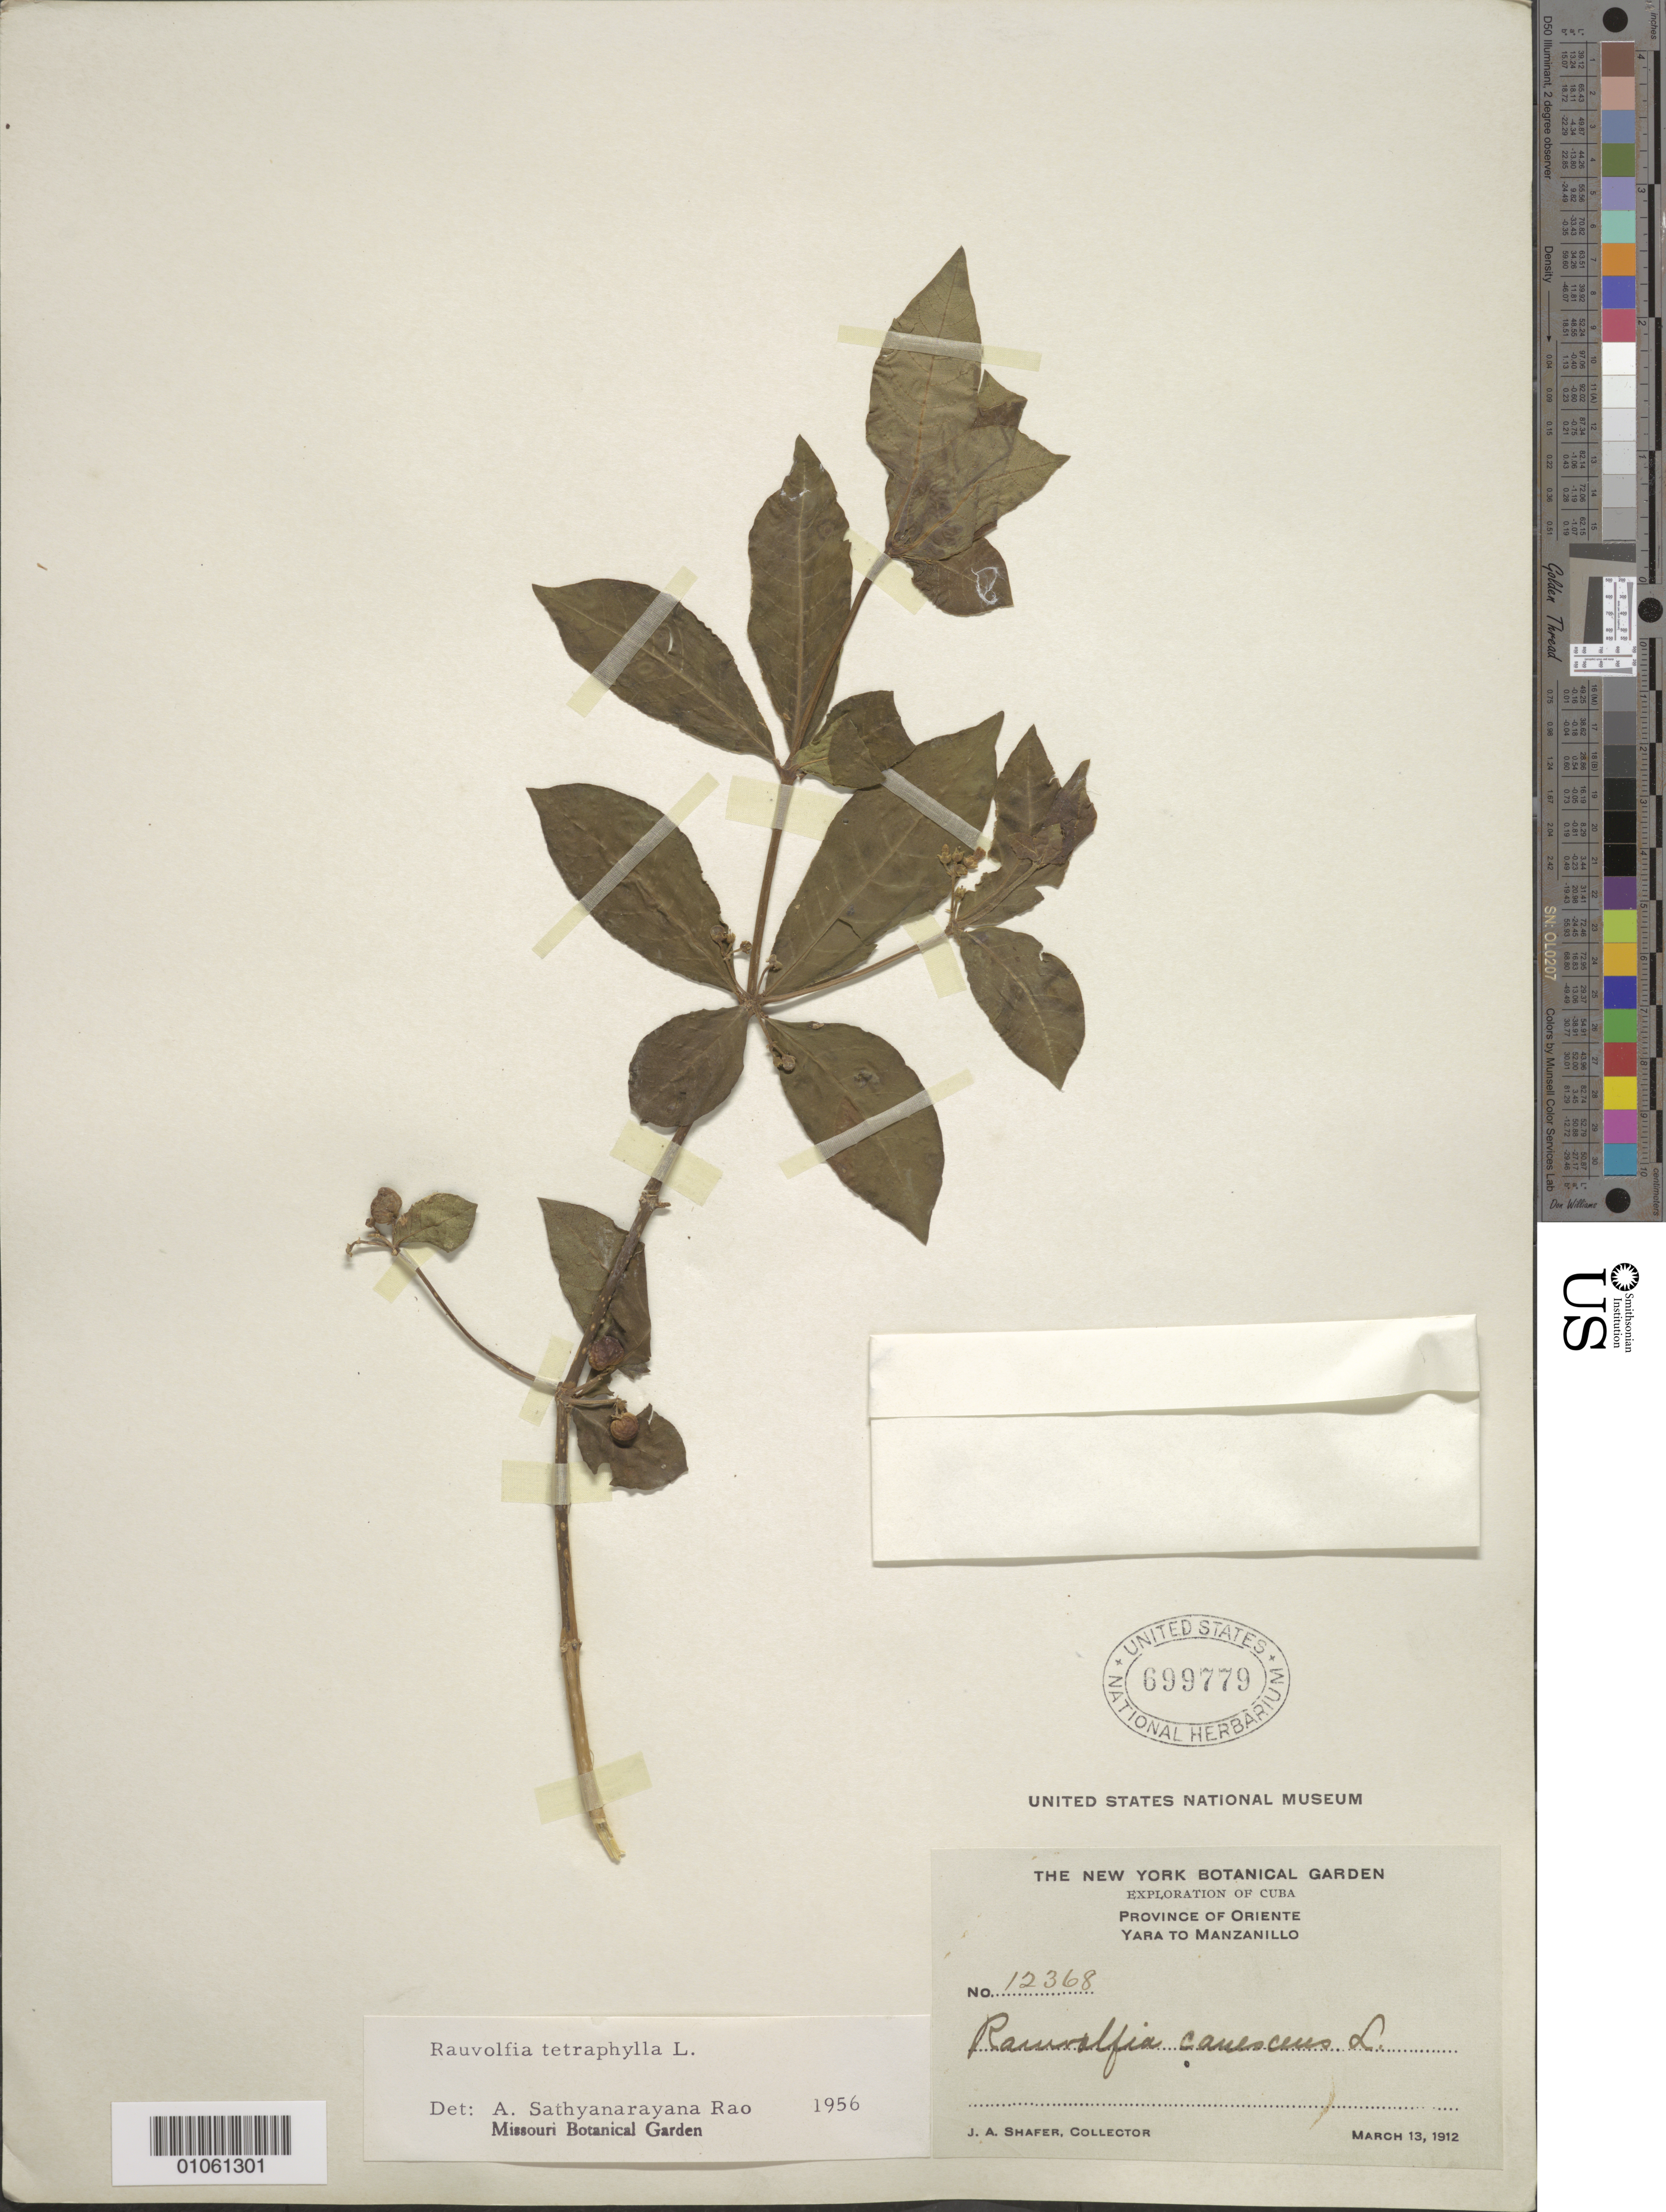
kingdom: Plantae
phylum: Tracheophyta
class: Magnoliopsida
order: Gentianales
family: Apocynaceae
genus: Rauvolfia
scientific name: Rauvolfia tetraphylla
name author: L.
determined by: Rao, A. S.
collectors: J. A. Shafer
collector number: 12368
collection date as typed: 13 Mar 1912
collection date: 1912-03-13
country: Cuba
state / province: Oriente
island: Cuba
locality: Yara to Manzanillo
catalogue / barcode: US 699779